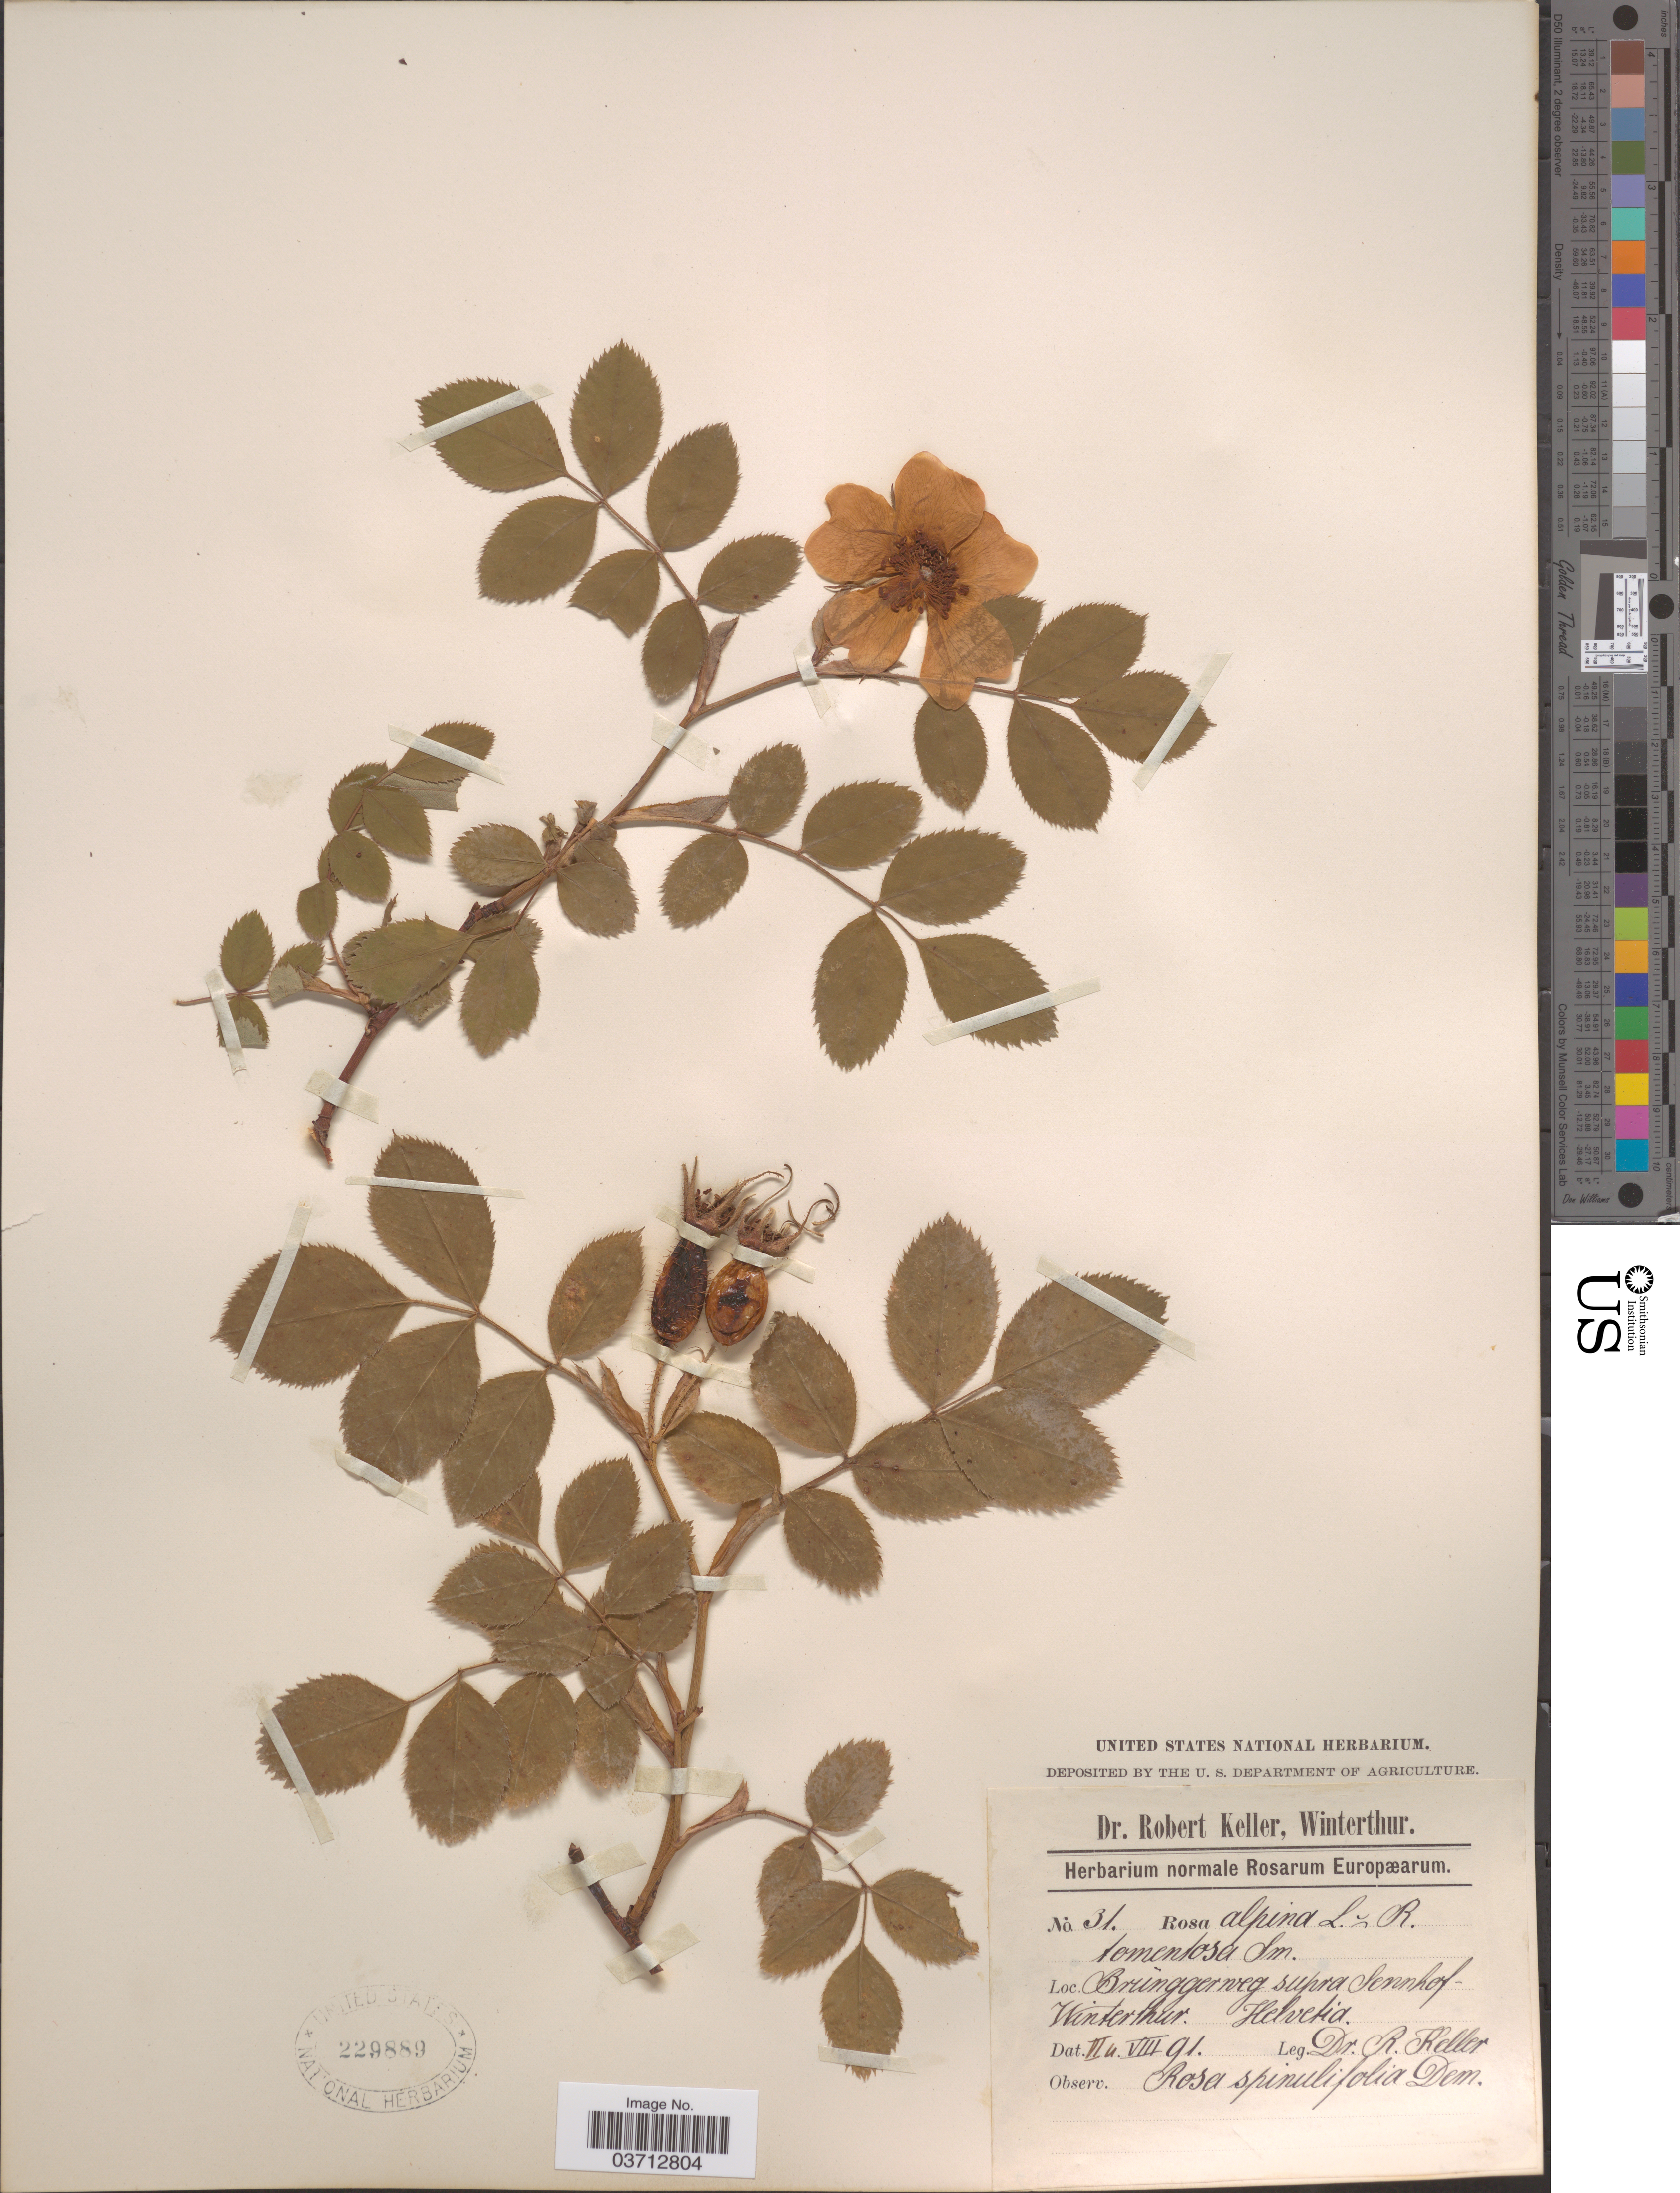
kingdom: Plantae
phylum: Tracheophyta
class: Magnoliopsida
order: Rosales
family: Rosaceae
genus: Rosa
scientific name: Rosa alpina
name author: L.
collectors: R. Keller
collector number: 31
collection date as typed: Transcribed d/m/y: /6/91 to /8/91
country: Switzerland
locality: Brunggerweg supra Sennhof Winterthur. Helvetia.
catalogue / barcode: US 229889